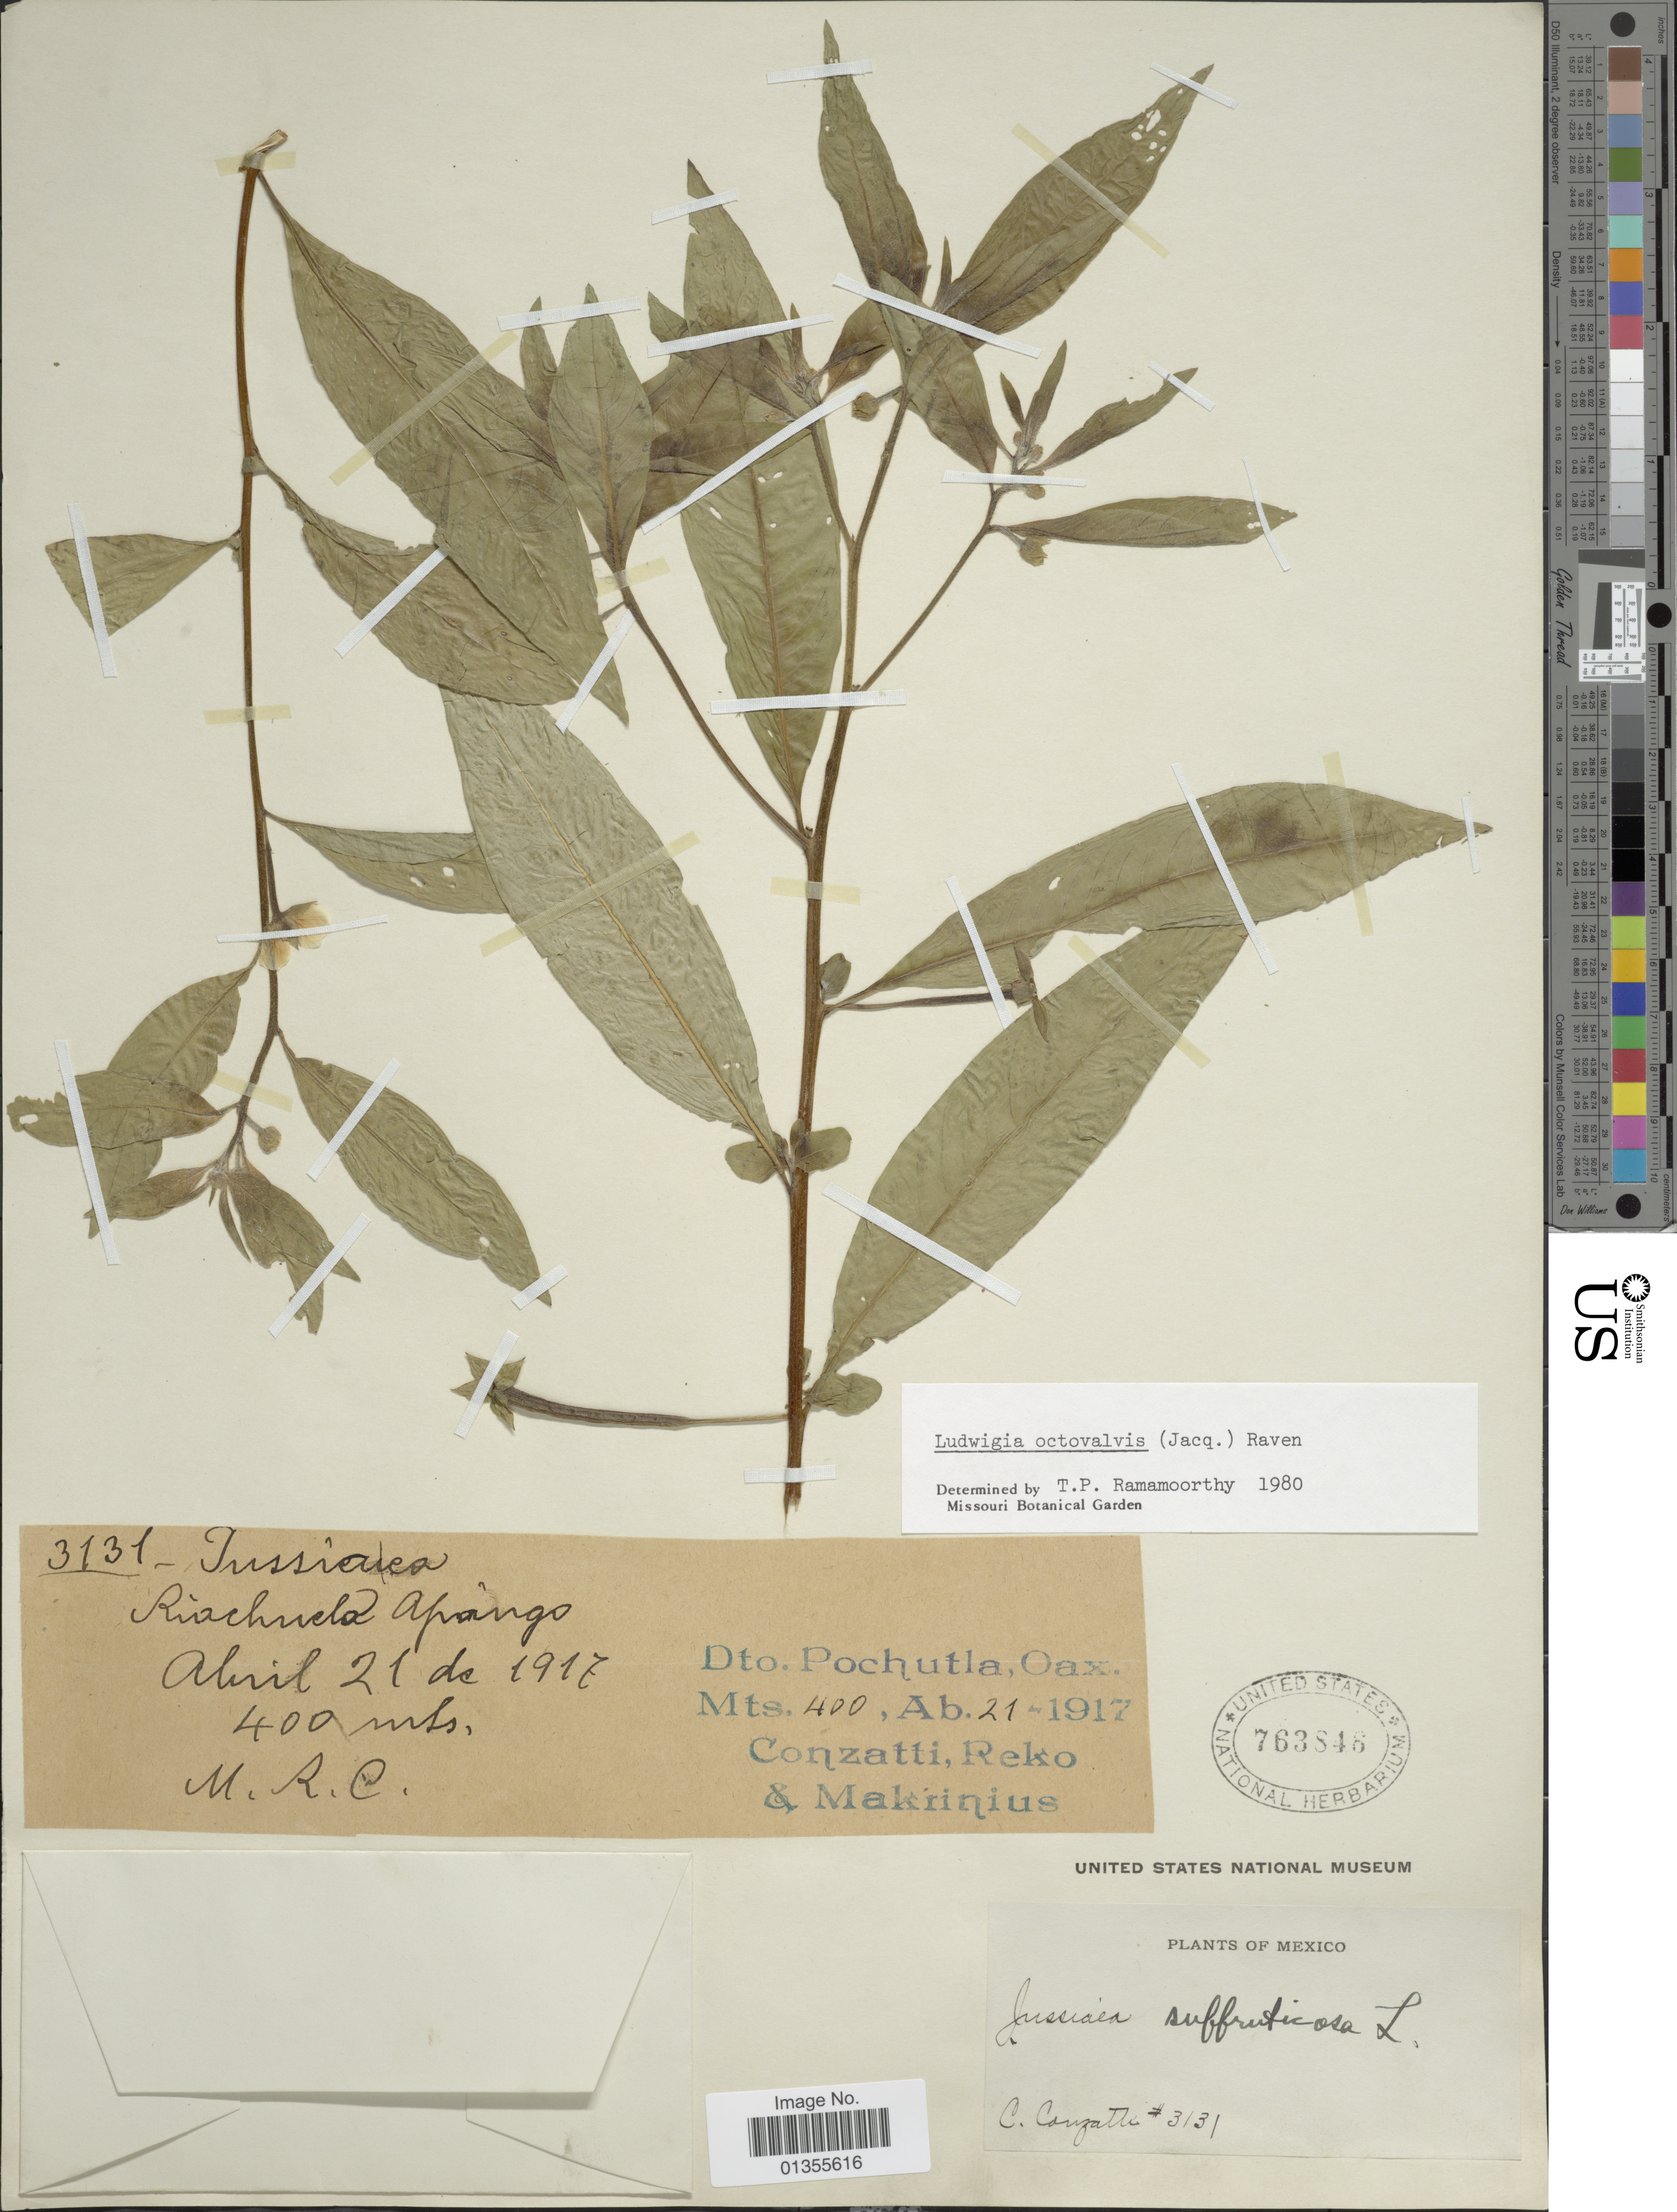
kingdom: Plantae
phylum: Tracheophyta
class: Magnoliopsida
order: Myrtales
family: Onagraceae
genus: Ludwigia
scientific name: Ludwigia octovalvis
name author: (Jacq.) P.H. Raven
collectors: C. Conzatti, B. P. Reko & Makrinius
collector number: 3131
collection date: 1917-04-21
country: Mexico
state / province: Oaxaca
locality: Dto. Pochutla, Oax.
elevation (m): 400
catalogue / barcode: US 763846